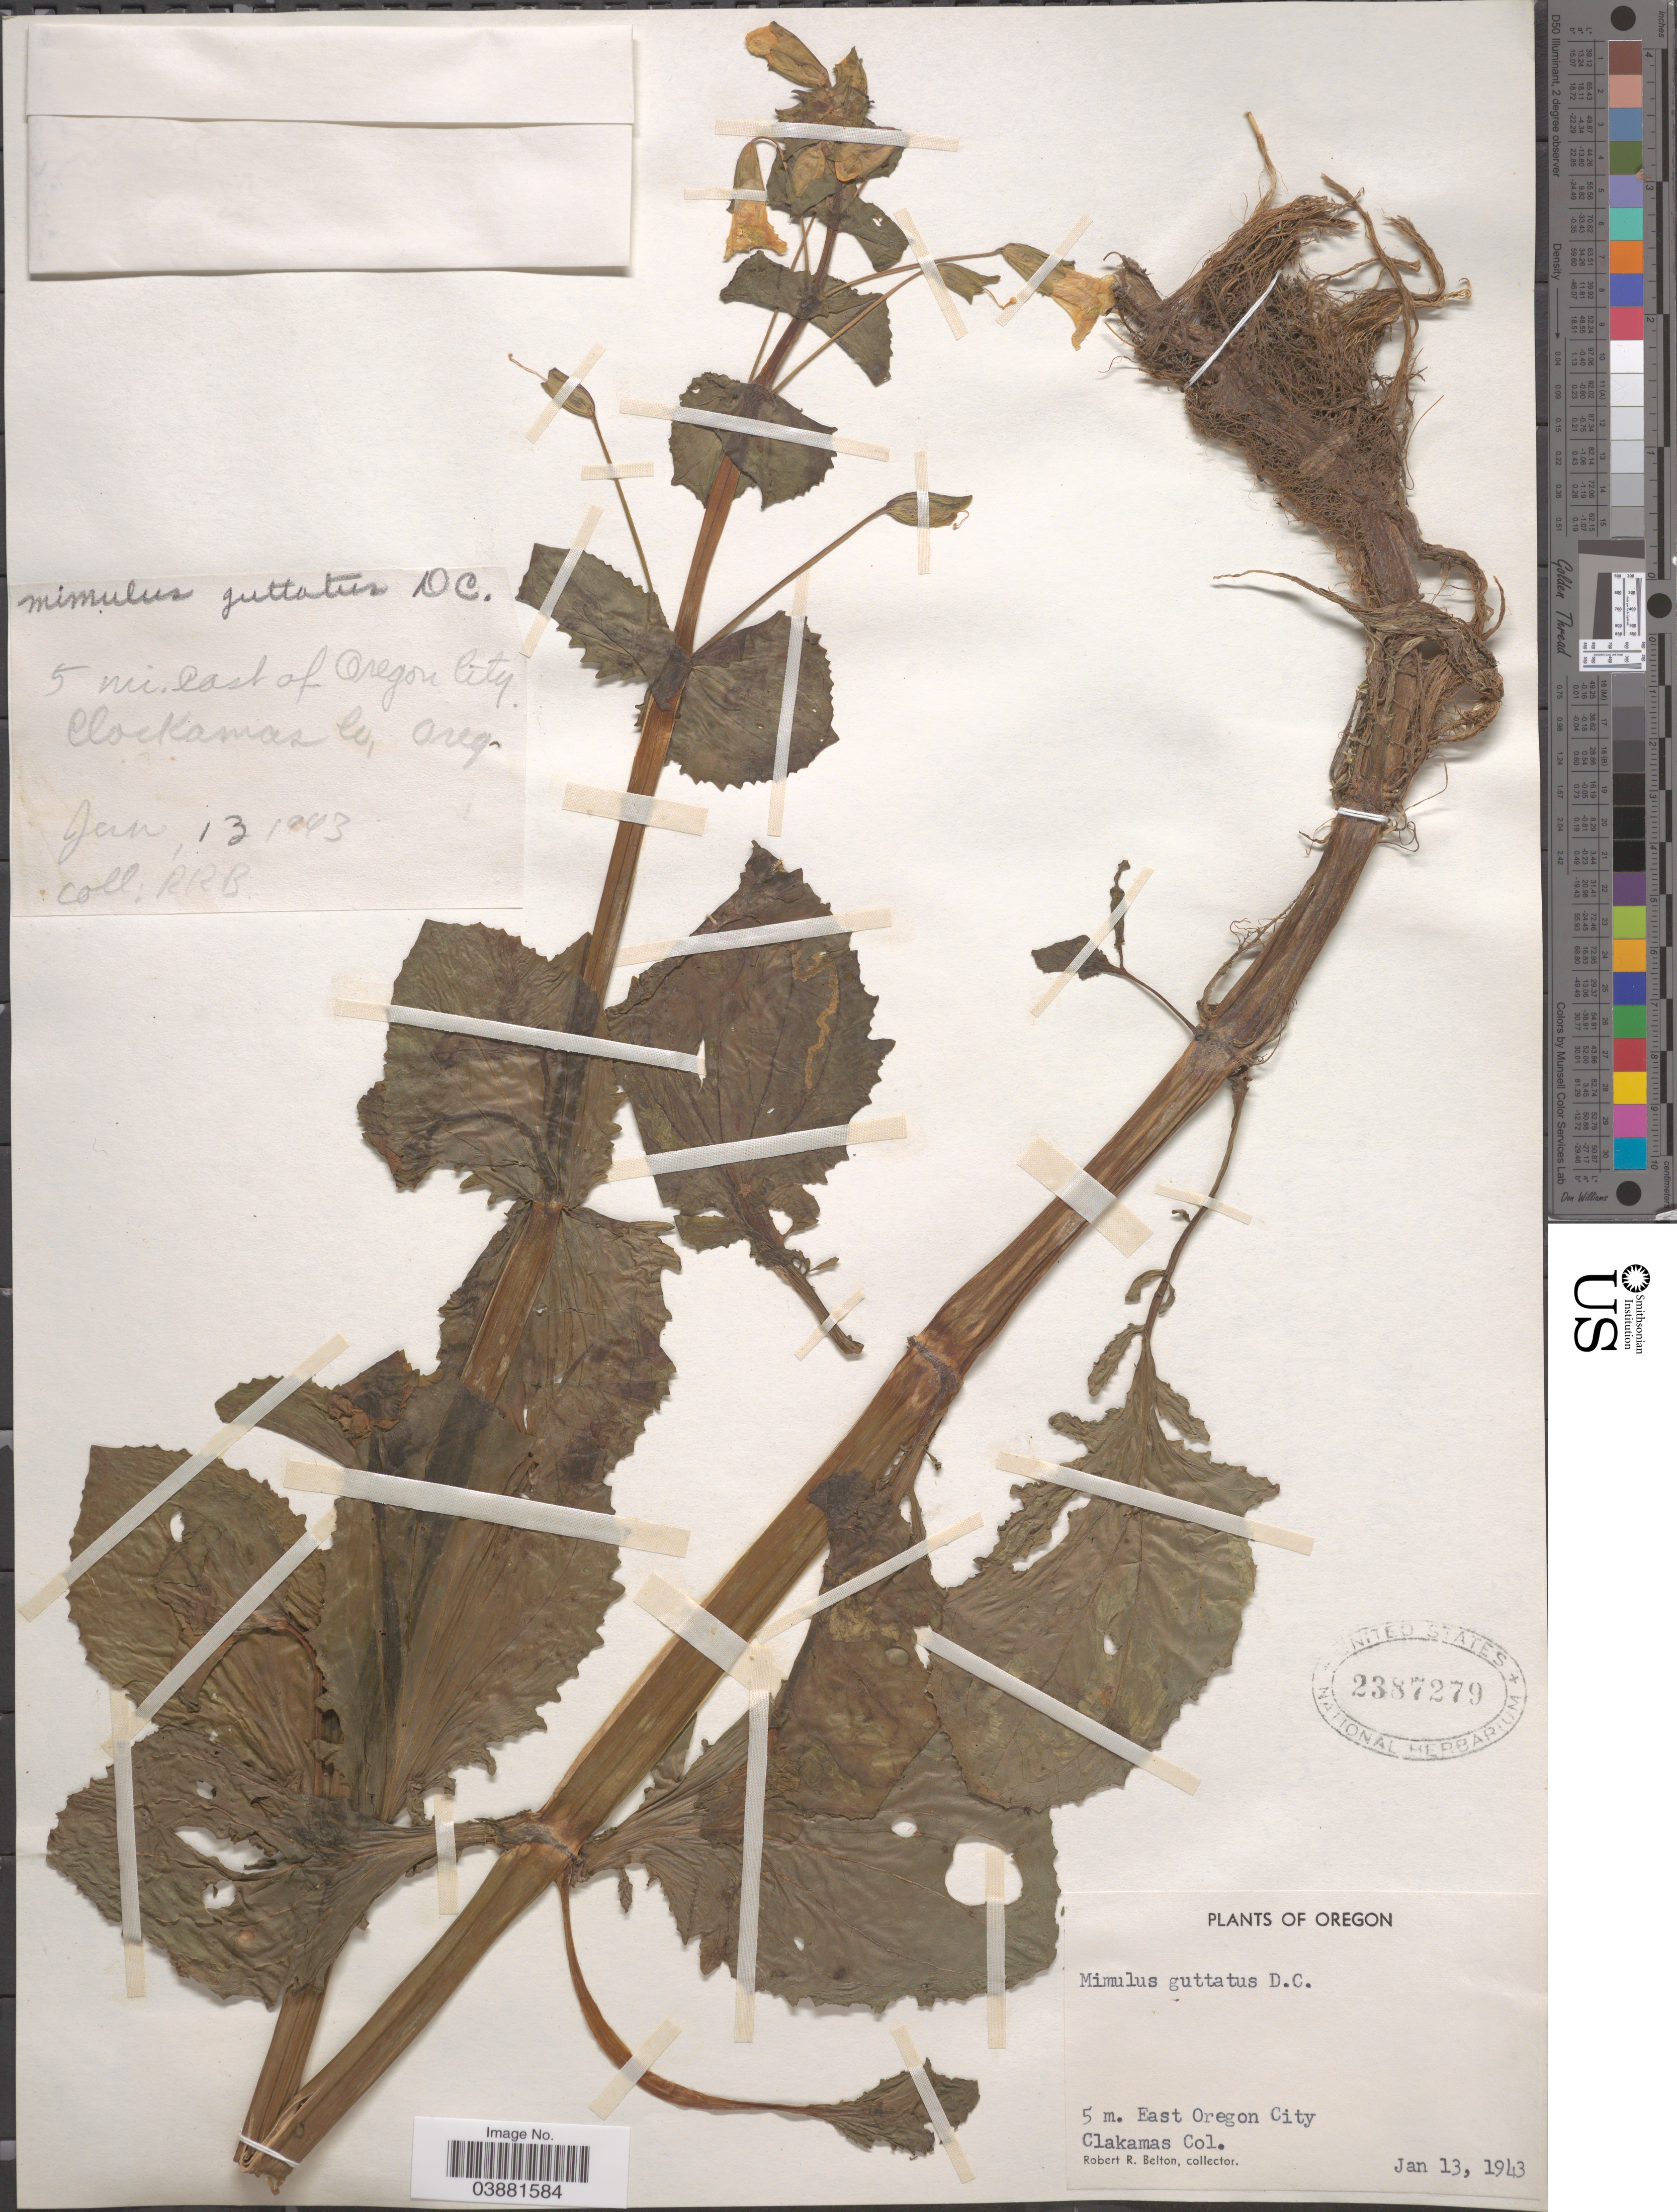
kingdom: Plantae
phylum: Tracheophyta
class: Magnoliopsida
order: Lamiales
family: Phrymaceae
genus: Mimulus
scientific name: Mimulus guttatus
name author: DC.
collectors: R. Belton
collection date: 1943-01-13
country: United States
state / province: Oregon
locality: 5 mi. East Oregon City. Clakamas Co.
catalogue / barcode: US 2387279